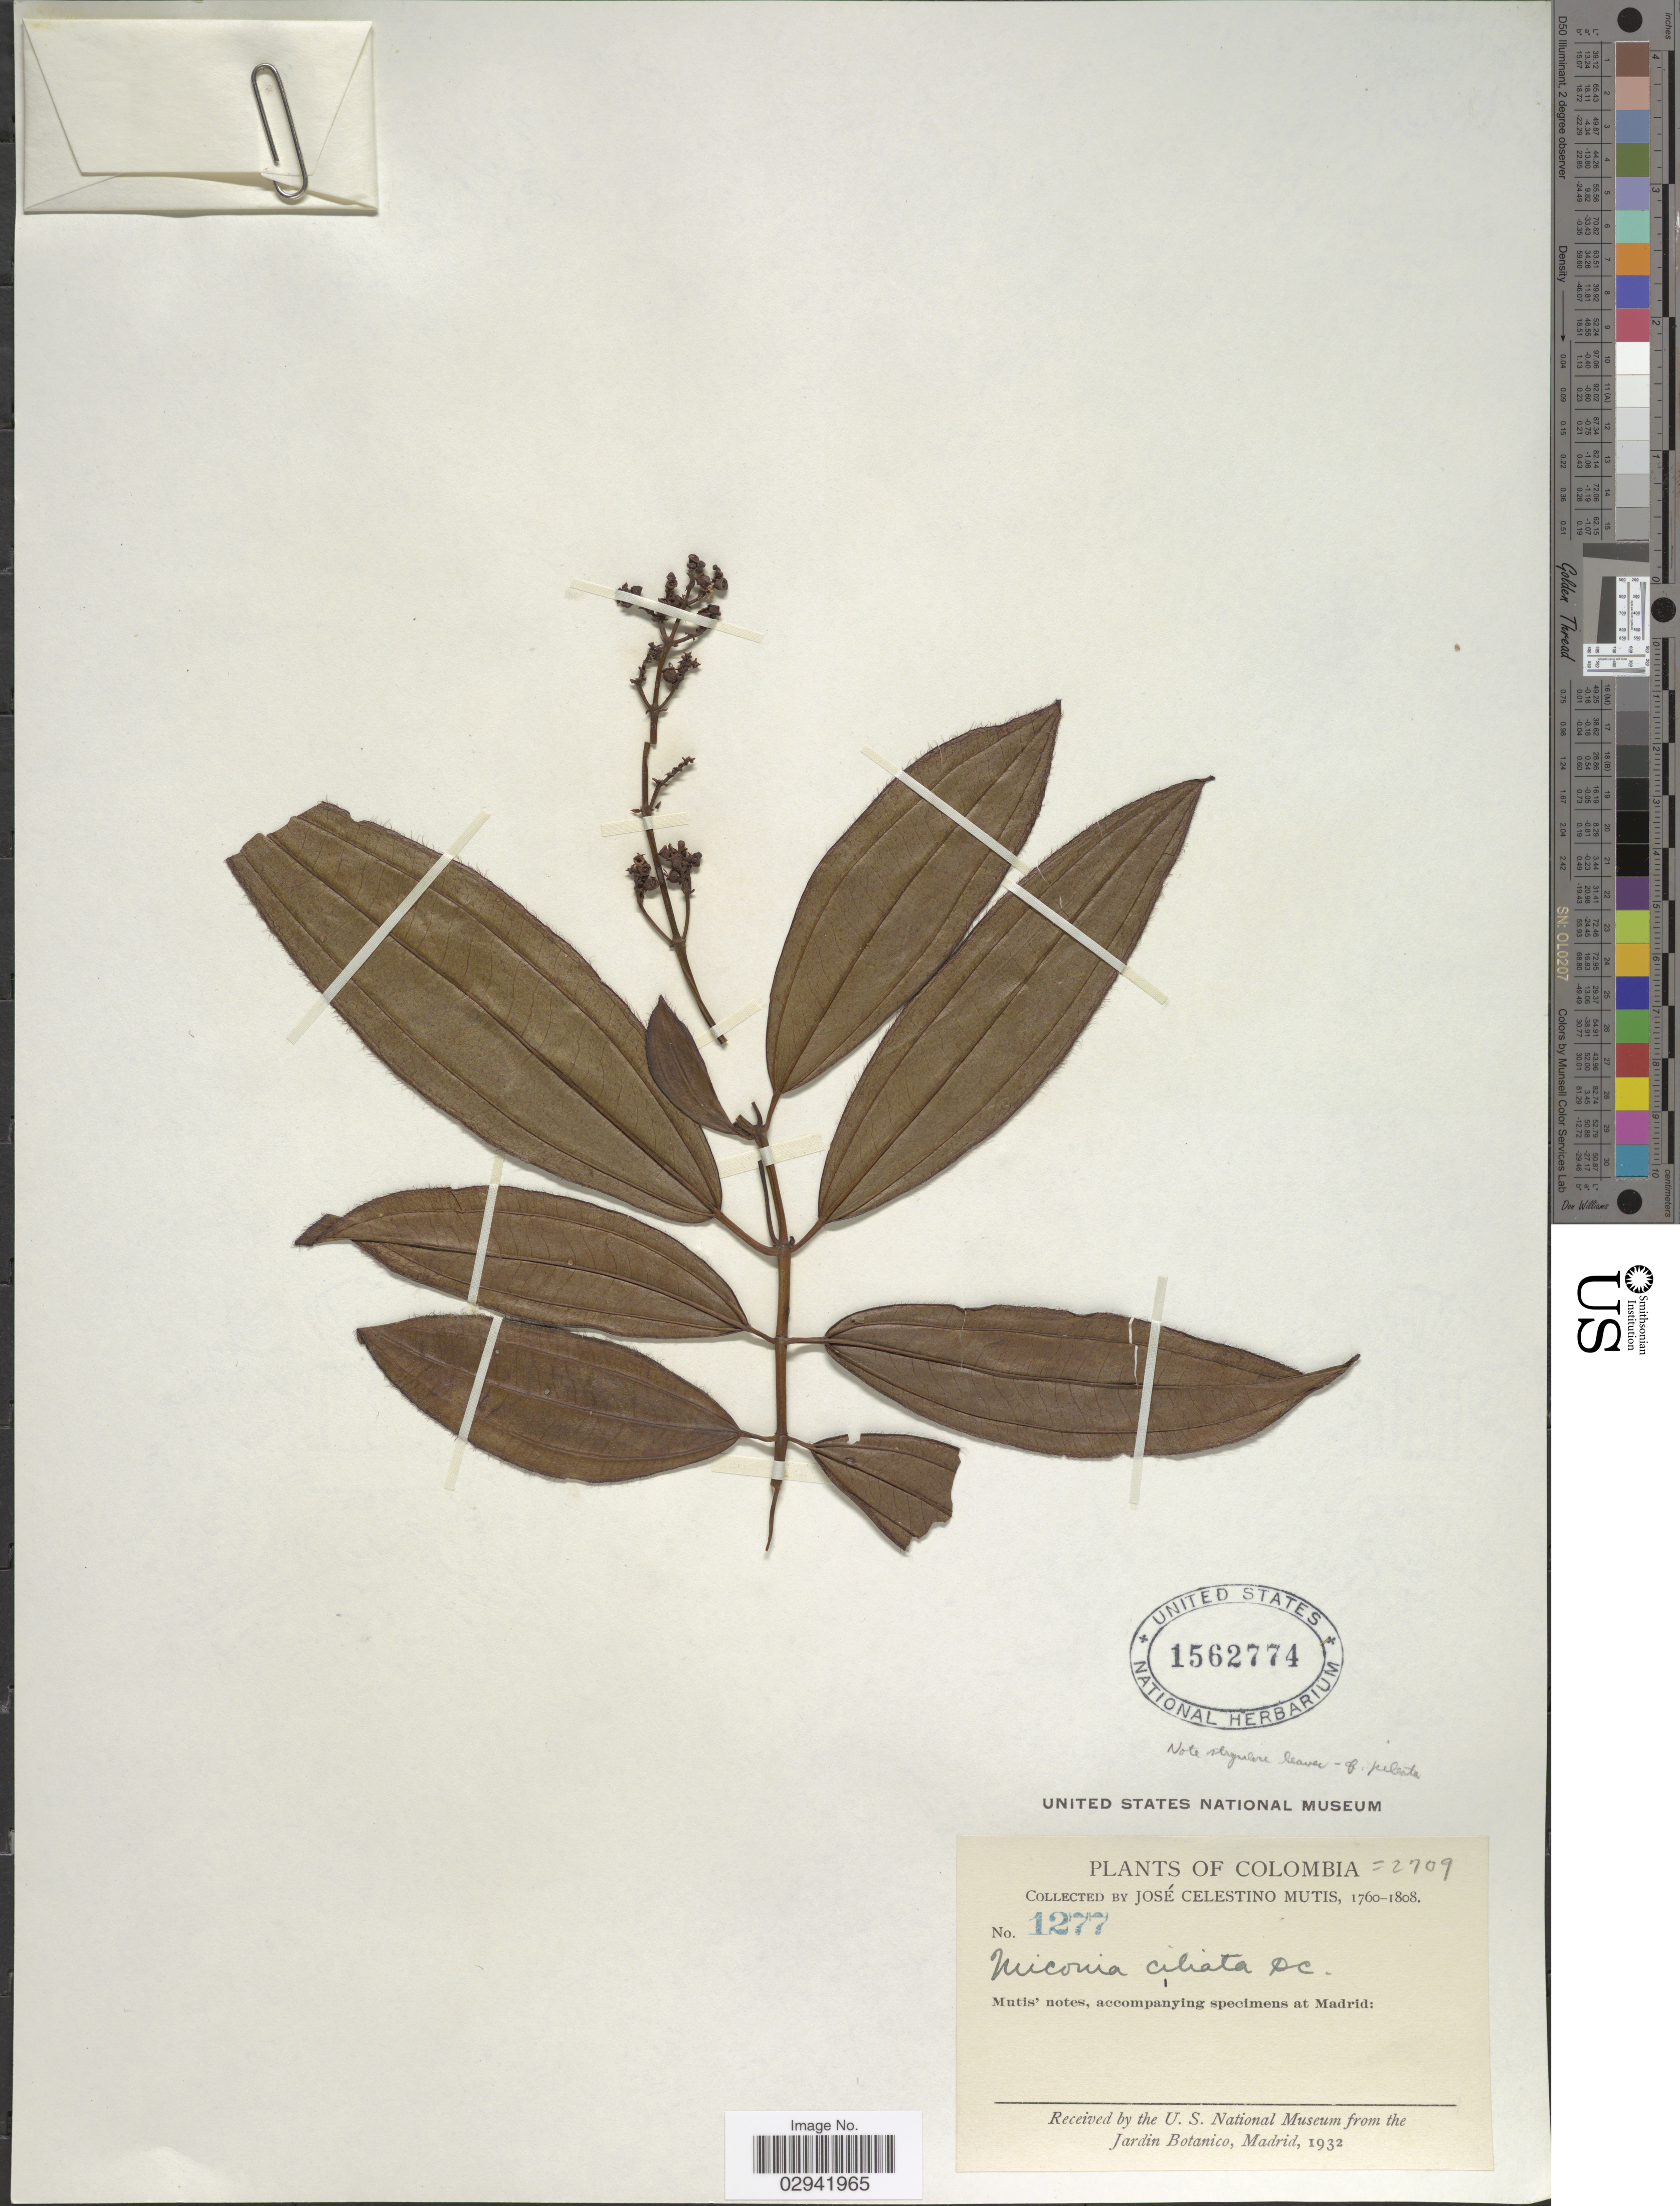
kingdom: Plantae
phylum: Tracheophyta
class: Magnoliopsida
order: Myrtales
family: Melastomataceae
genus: Miconia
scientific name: Miconia pileata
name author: DC.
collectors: J. C. B. Mutis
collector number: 1277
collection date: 1760/1808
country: Colombia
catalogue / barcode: US 1562774